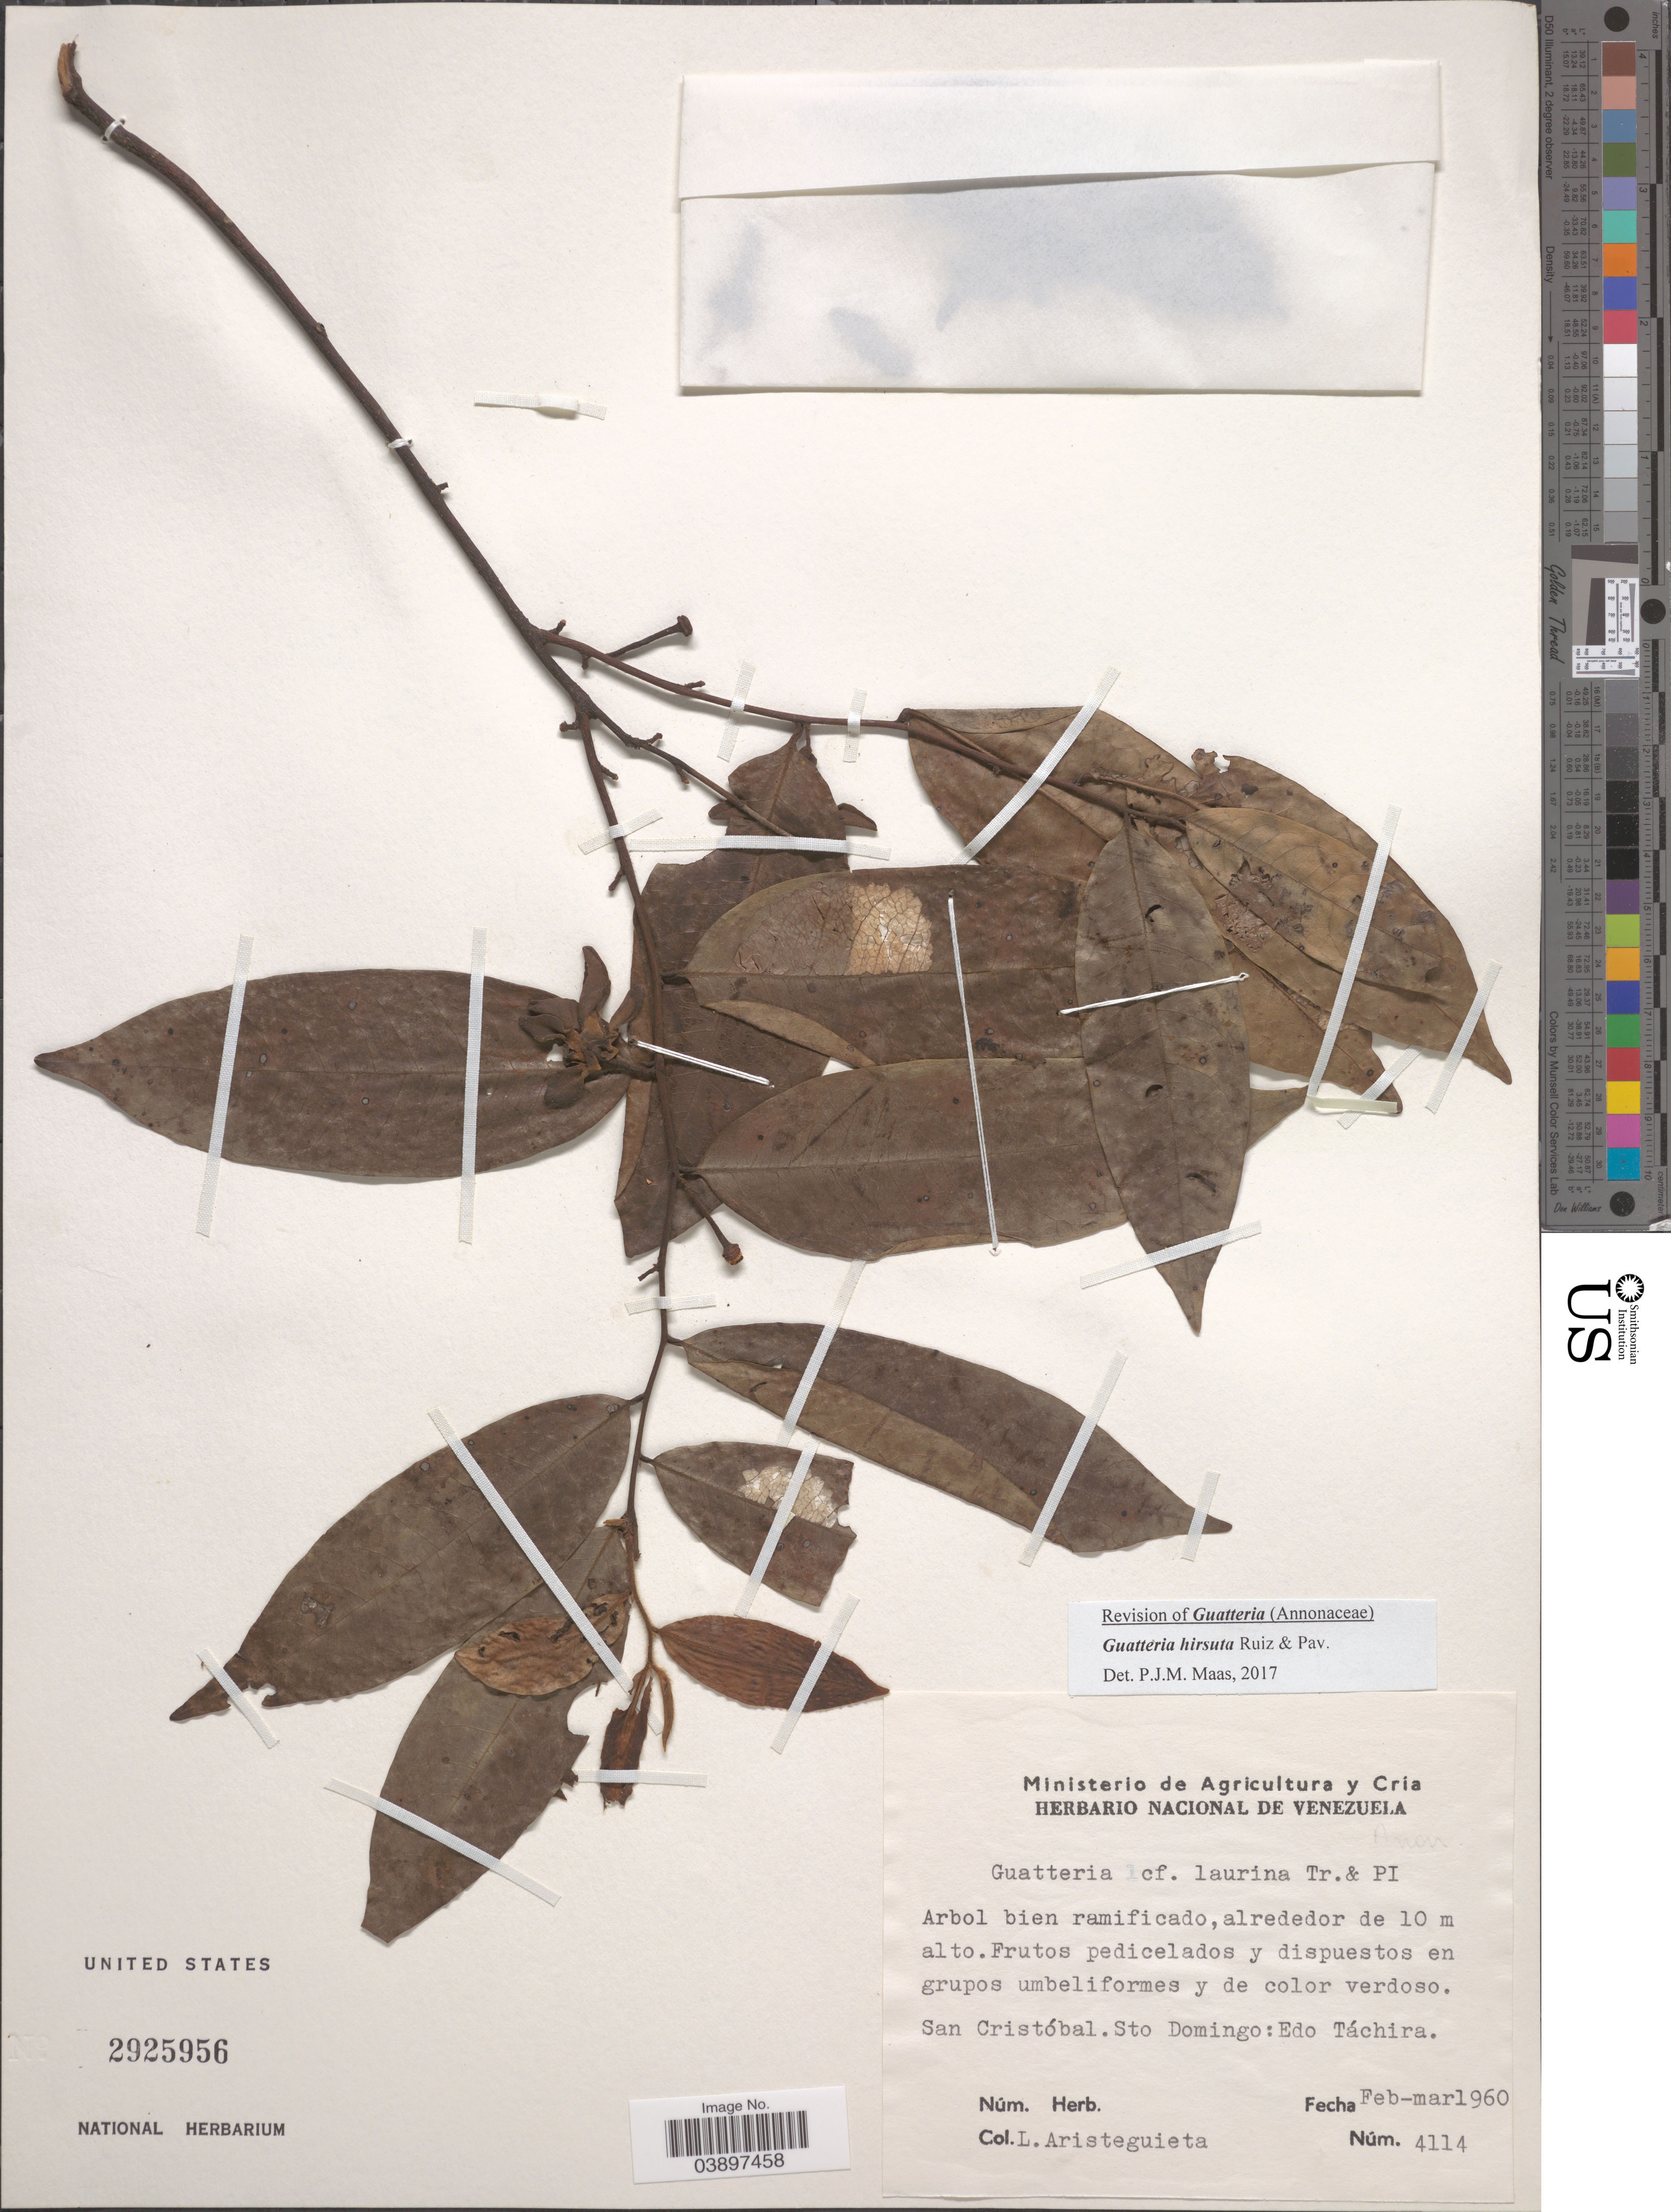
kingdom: Plantae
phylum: Tracheophyta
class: Magnoliopsida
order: Magnoliales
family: Annonaceae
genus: Guatteria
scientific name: Guatteria hirsuta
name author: Ruiz & Pav.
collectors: L. Aristeguieta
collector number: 4114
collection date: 1960-02/1960-03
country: Venezuela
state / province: Tachira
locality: San Cristóbal. Sto Domingo: Edo Táchira.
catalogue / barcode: US 2925956